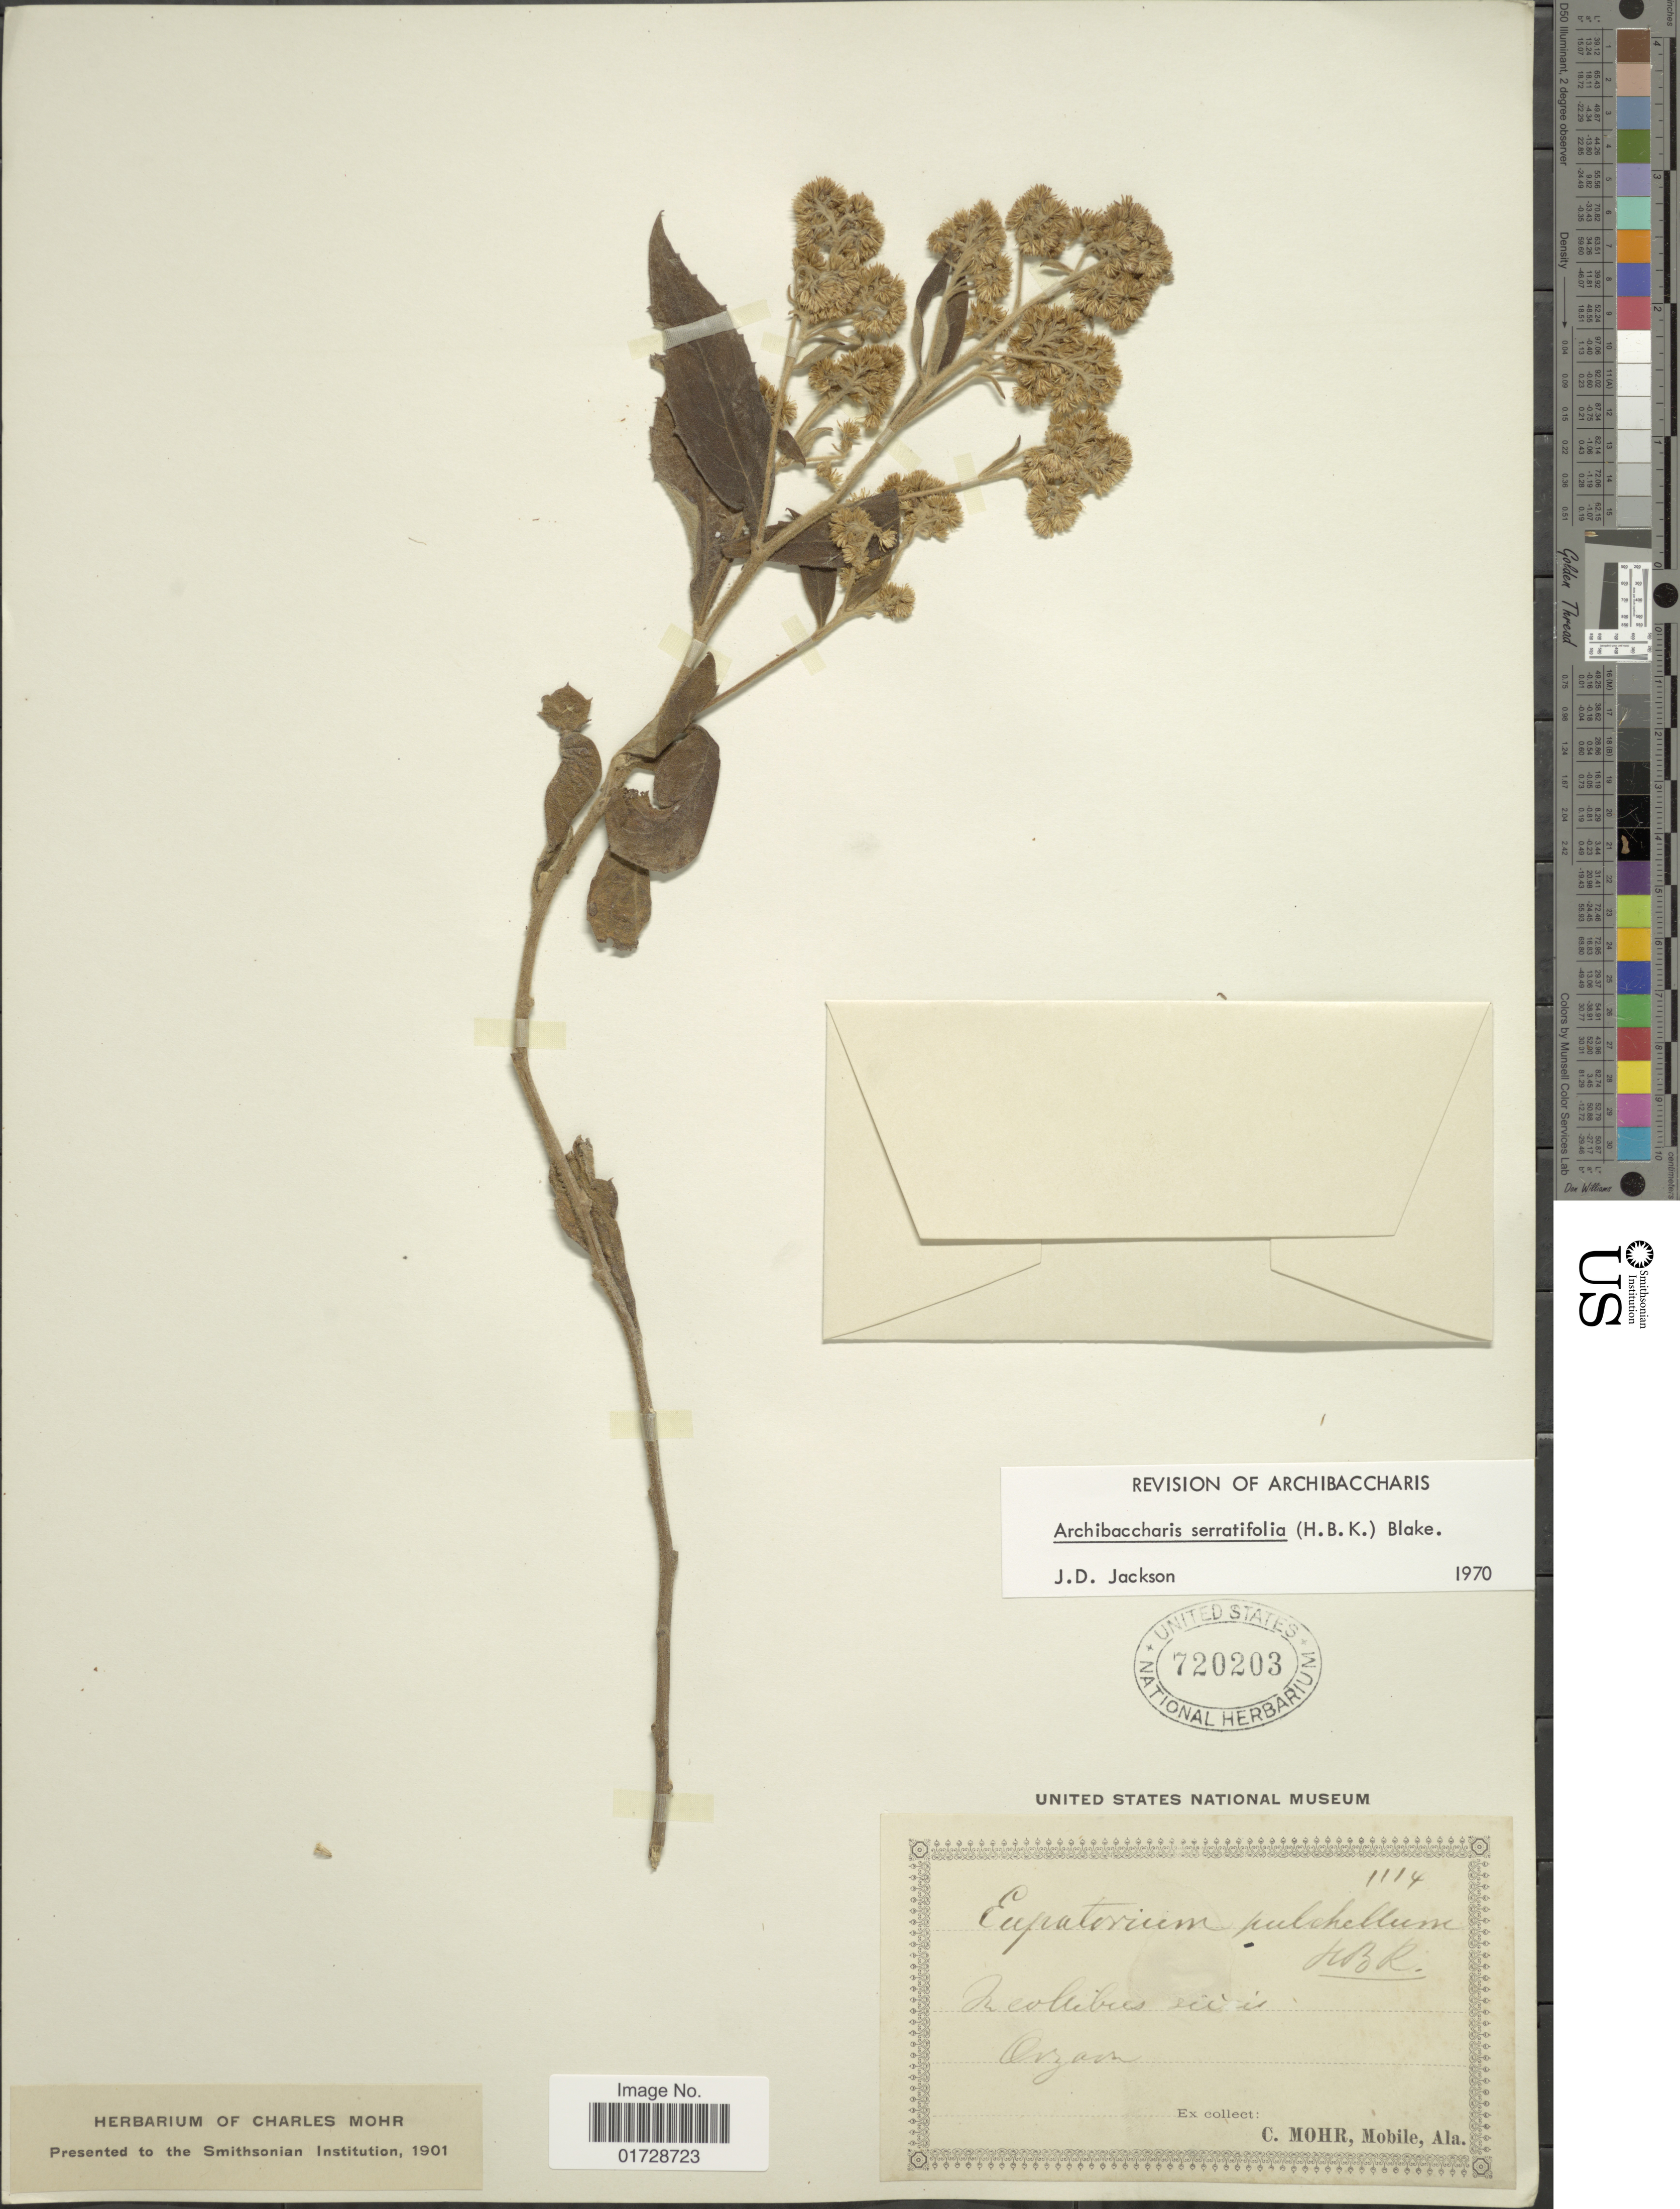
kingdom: Plantae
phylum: Tracheophyta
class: Magnoliopsida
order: Asterales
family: Asteraceae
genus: Archibaccharis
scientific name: Archibaccharis serratifolia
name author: (Kunth) S.F. Blake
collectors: Mohr, C. T. (herbarium)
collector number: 1114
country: United States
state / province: Arizona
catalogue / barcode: US 720203